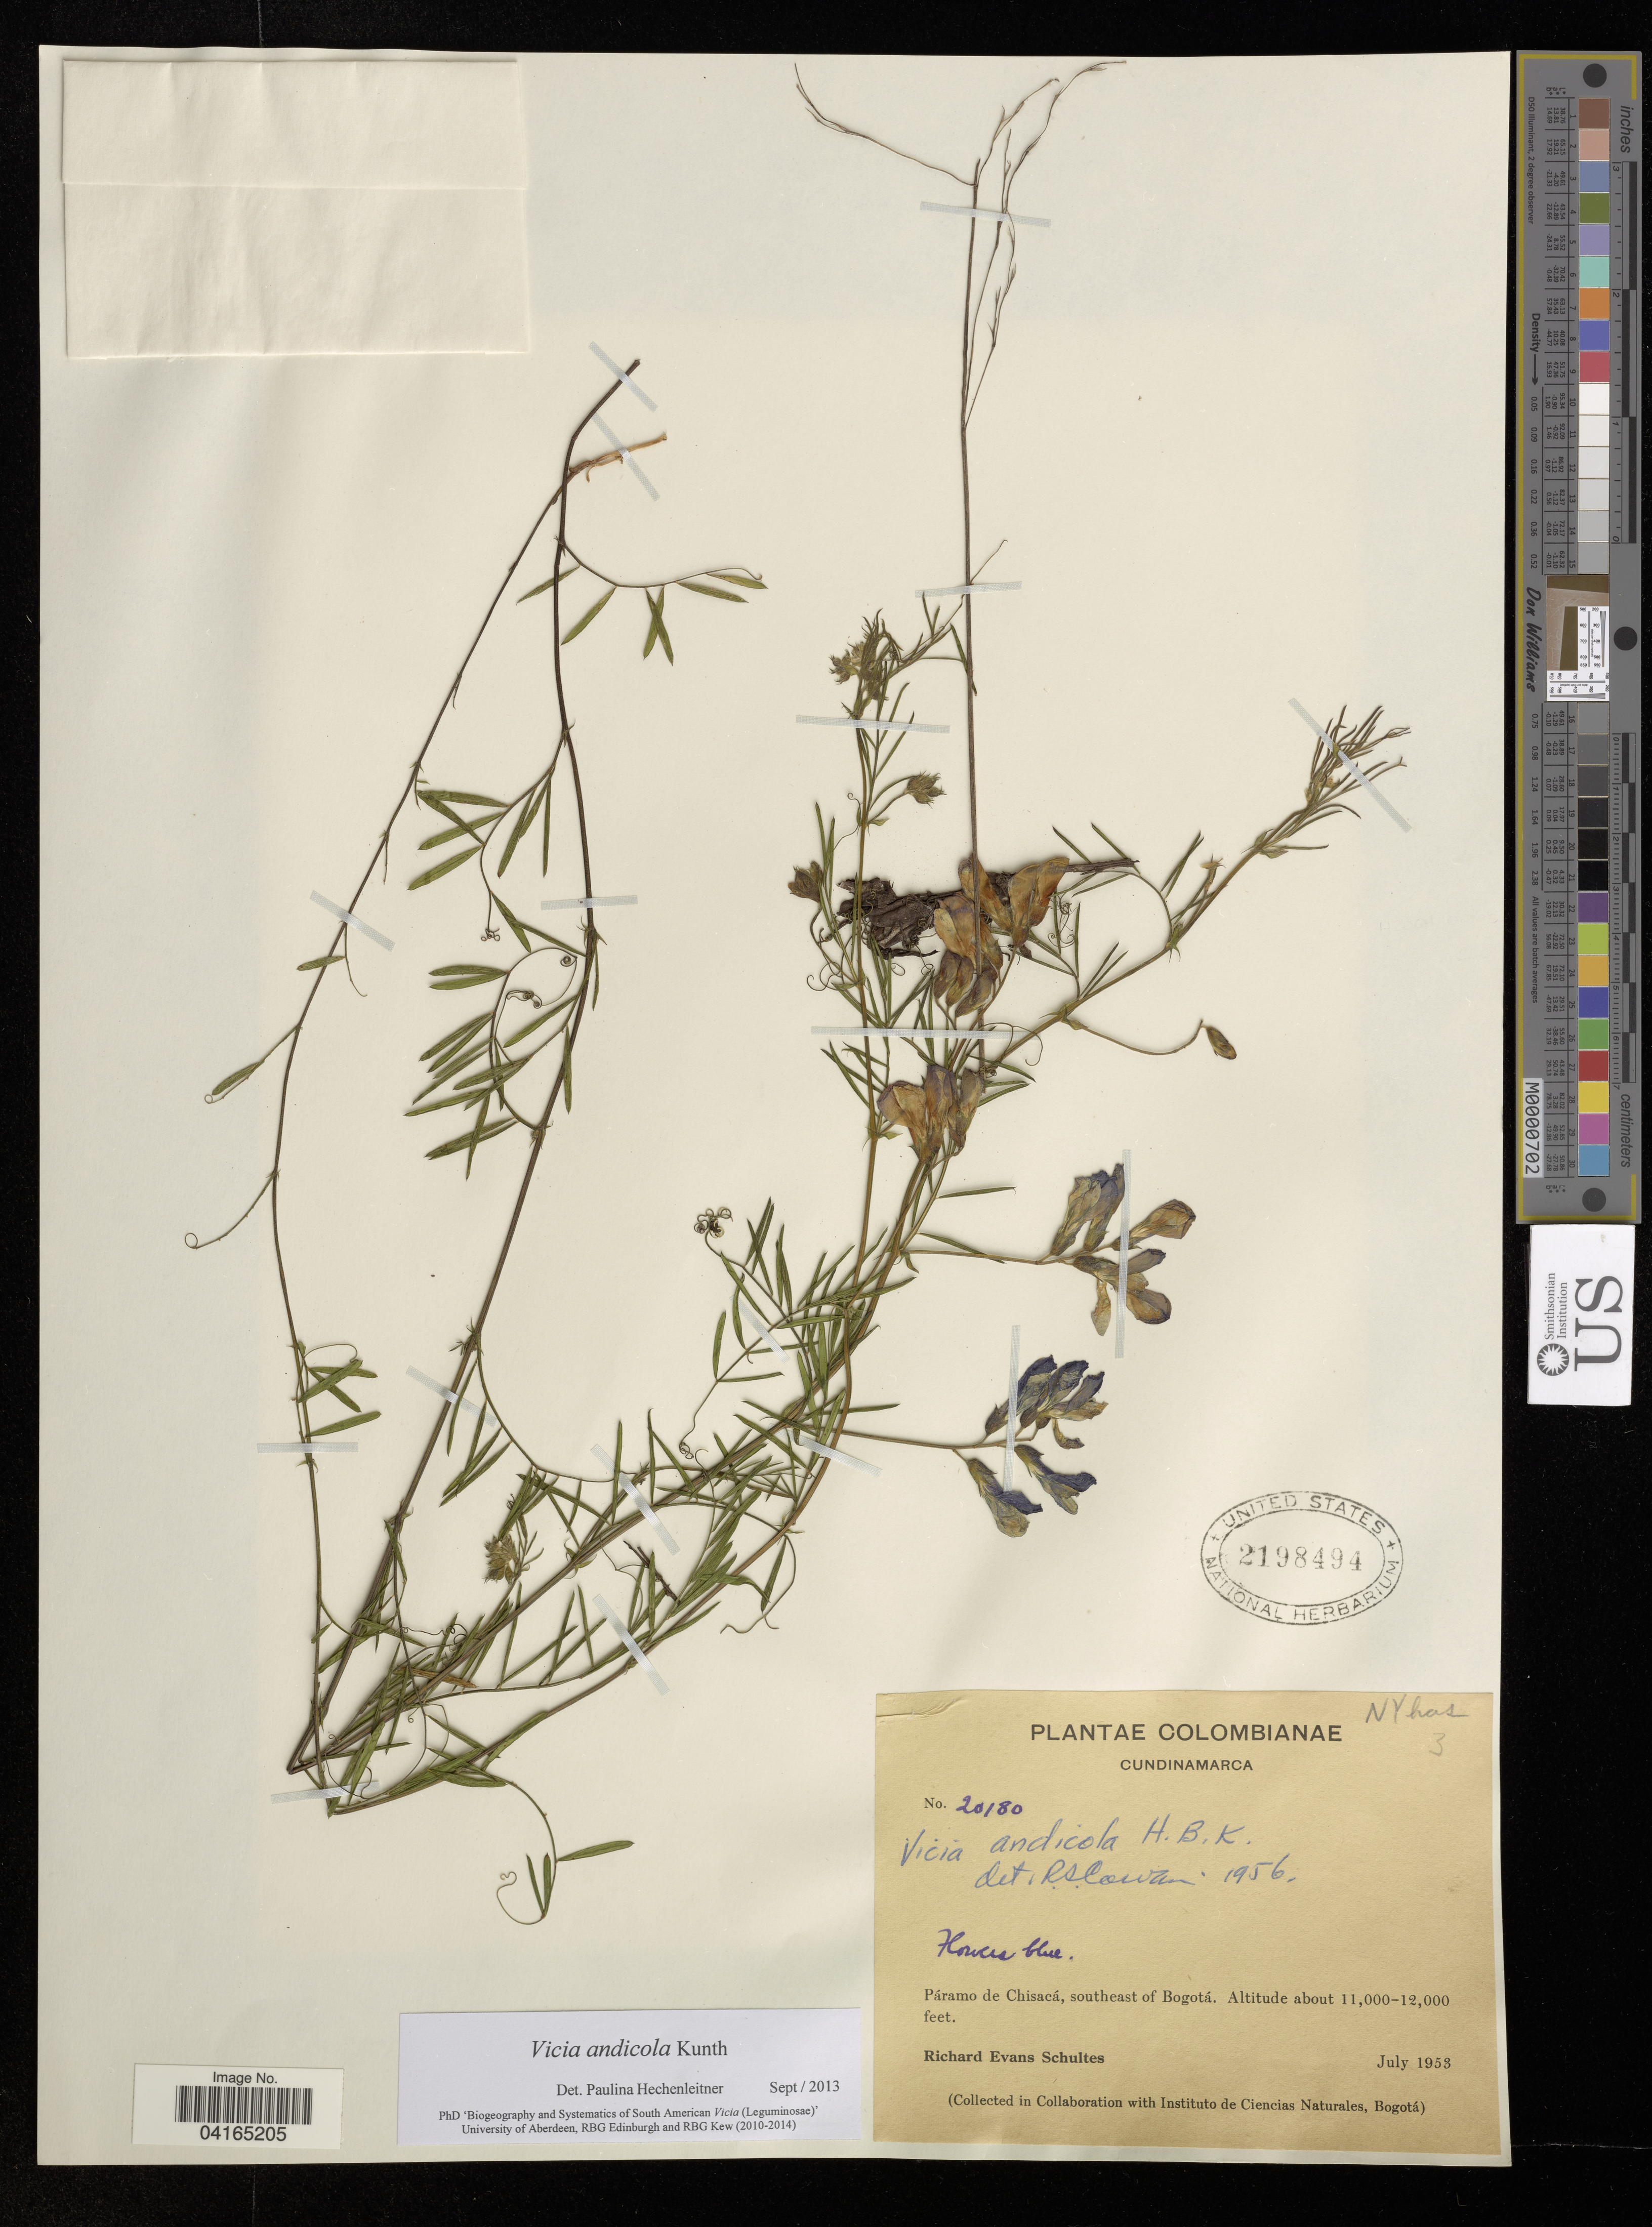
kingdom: Plantae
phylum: Tracheophyta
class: Magnoliopsida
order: Fabales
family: Fabaceae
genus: Vicia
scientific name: Vicia andicola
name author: Kunth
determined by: Hechenleitner, Paulina, RBG Edinburgh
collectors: R. Schultes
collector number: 20180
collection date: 1958-07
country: Colombia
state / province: Cundinamarca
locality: Páramo de Chisacá, southeast of Bogotá.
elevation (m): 3353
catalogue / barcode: US 2198494